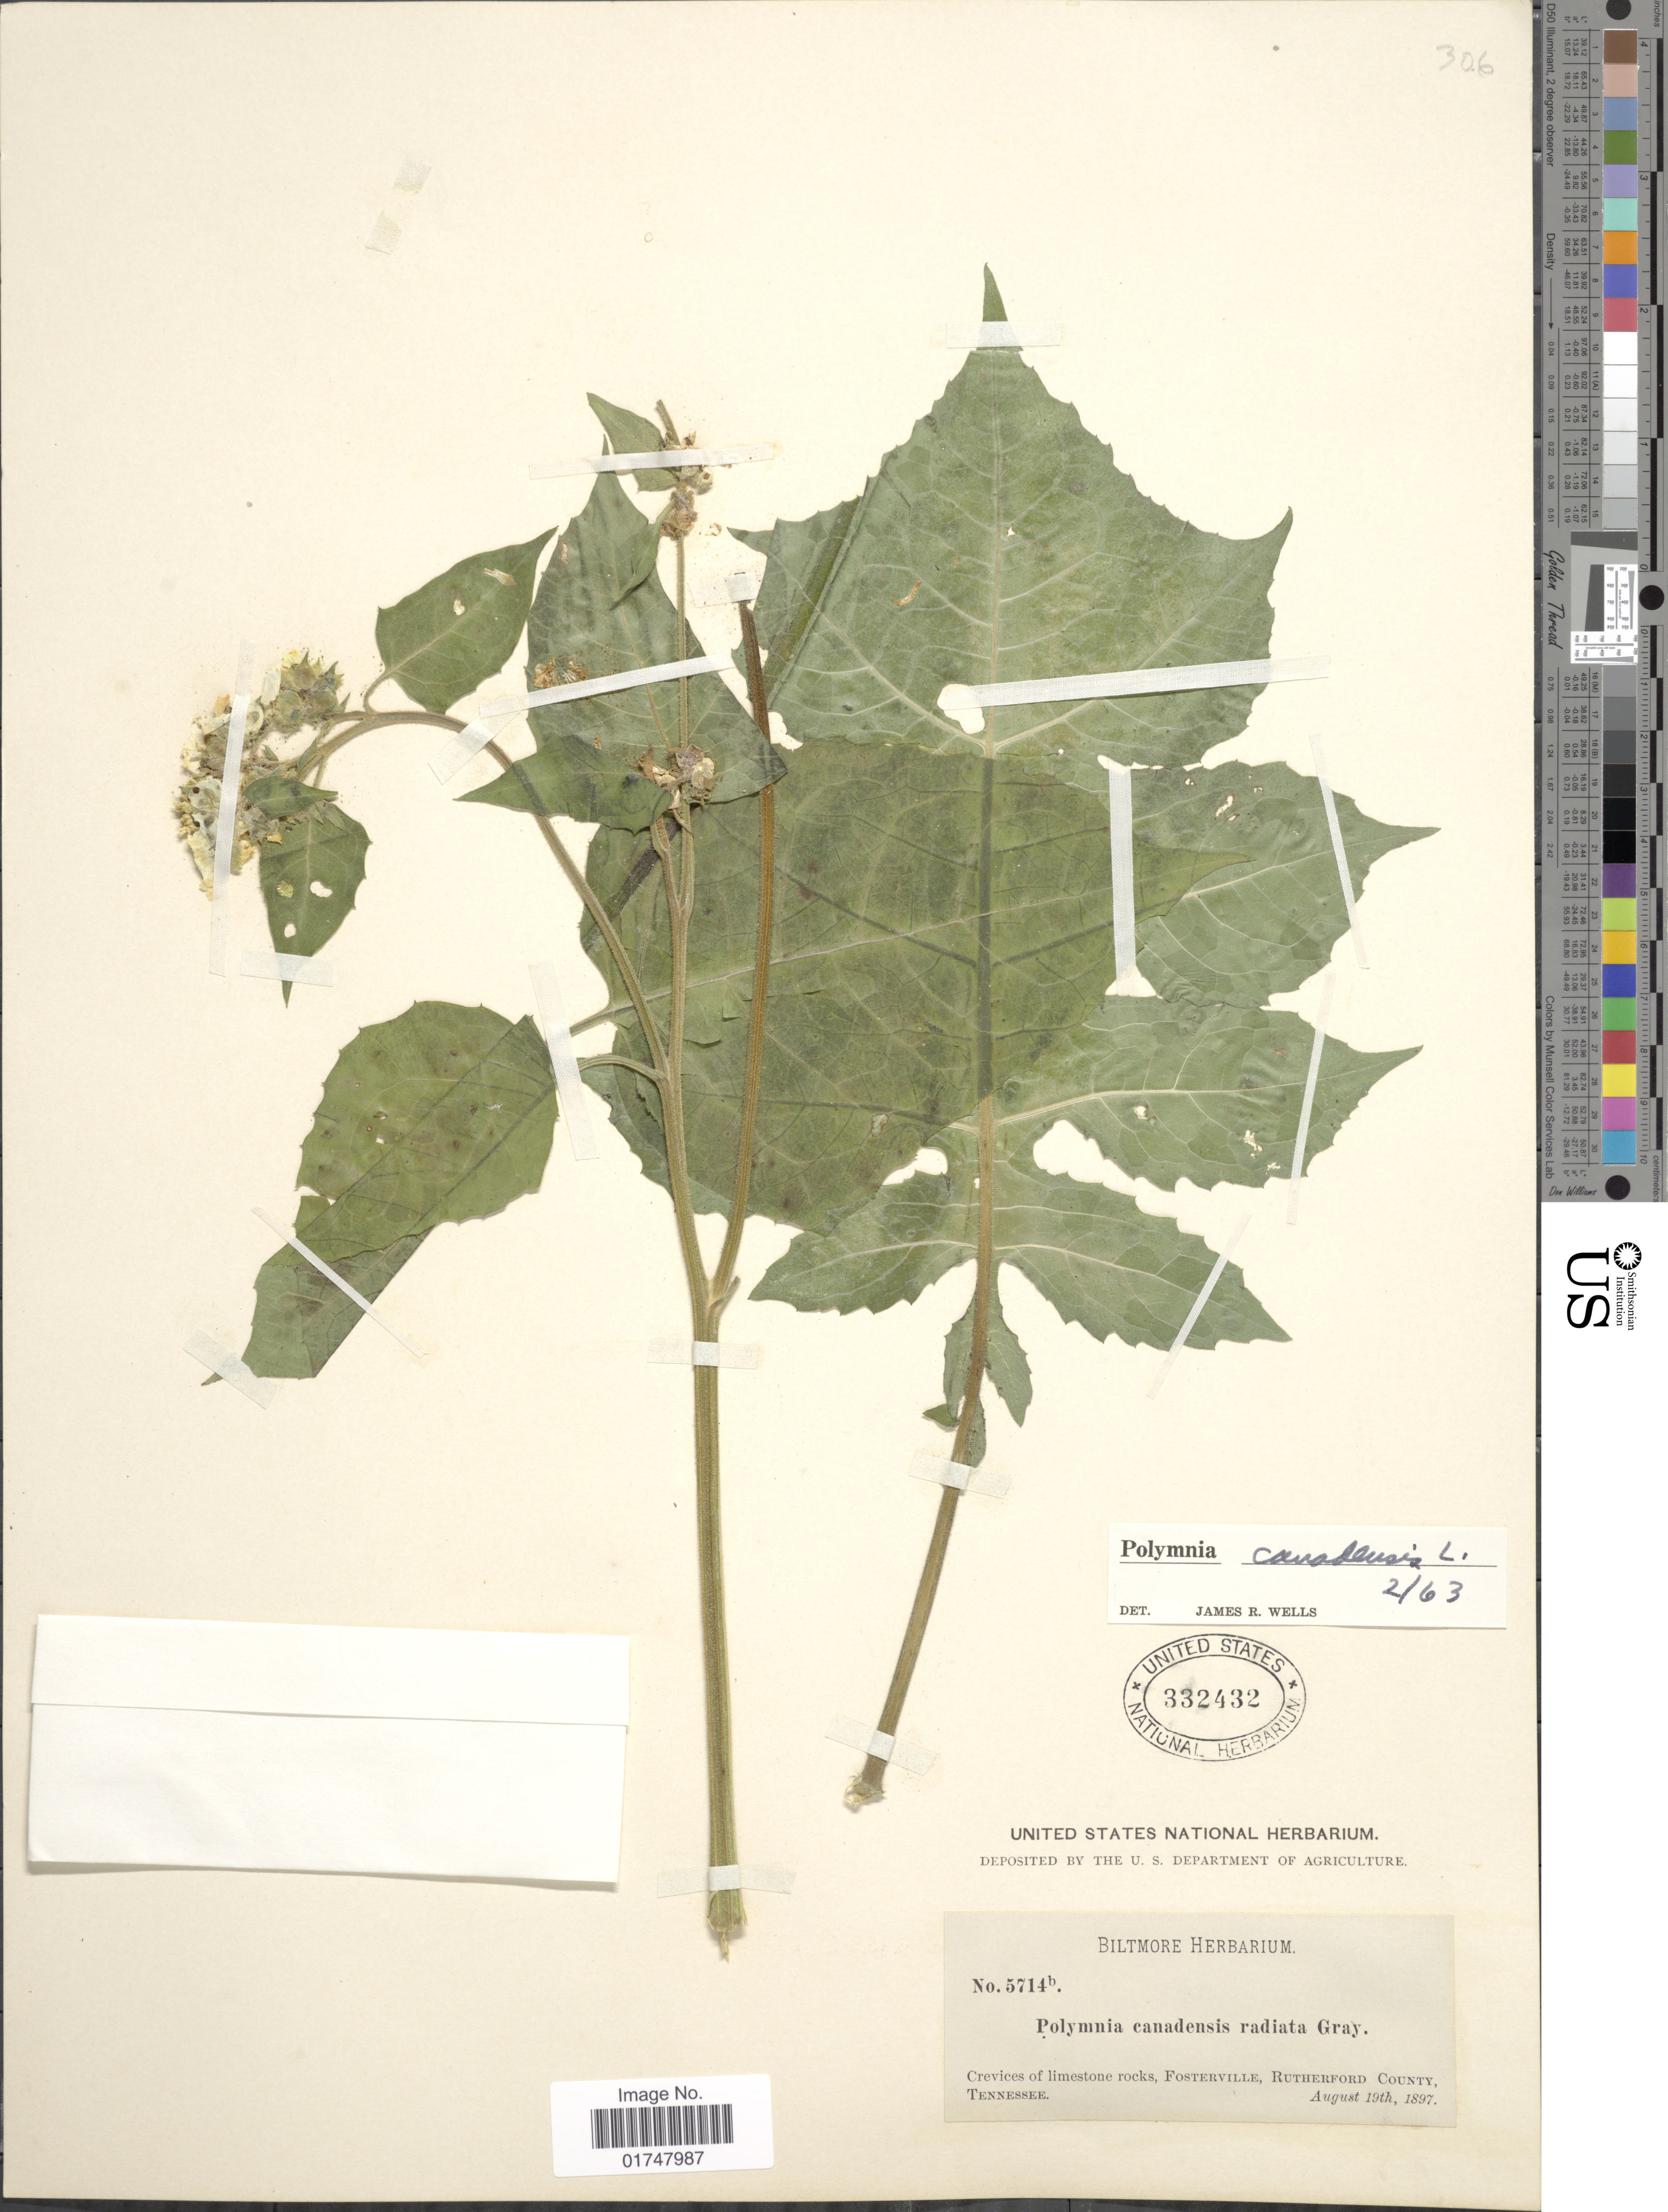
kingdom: Plantae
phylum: Tracheophyta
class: Magnoliopsida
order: Asterales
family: Asteraceae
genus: Polymnia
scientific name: Polymnia canadensis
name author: L.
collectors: ex herb. Biltmore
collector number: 5714b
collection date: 1897-08-19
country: United States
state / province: Tennessee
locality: Crevices of limestone rocks, Fosterville, Rutherford County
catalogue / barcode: US 332432